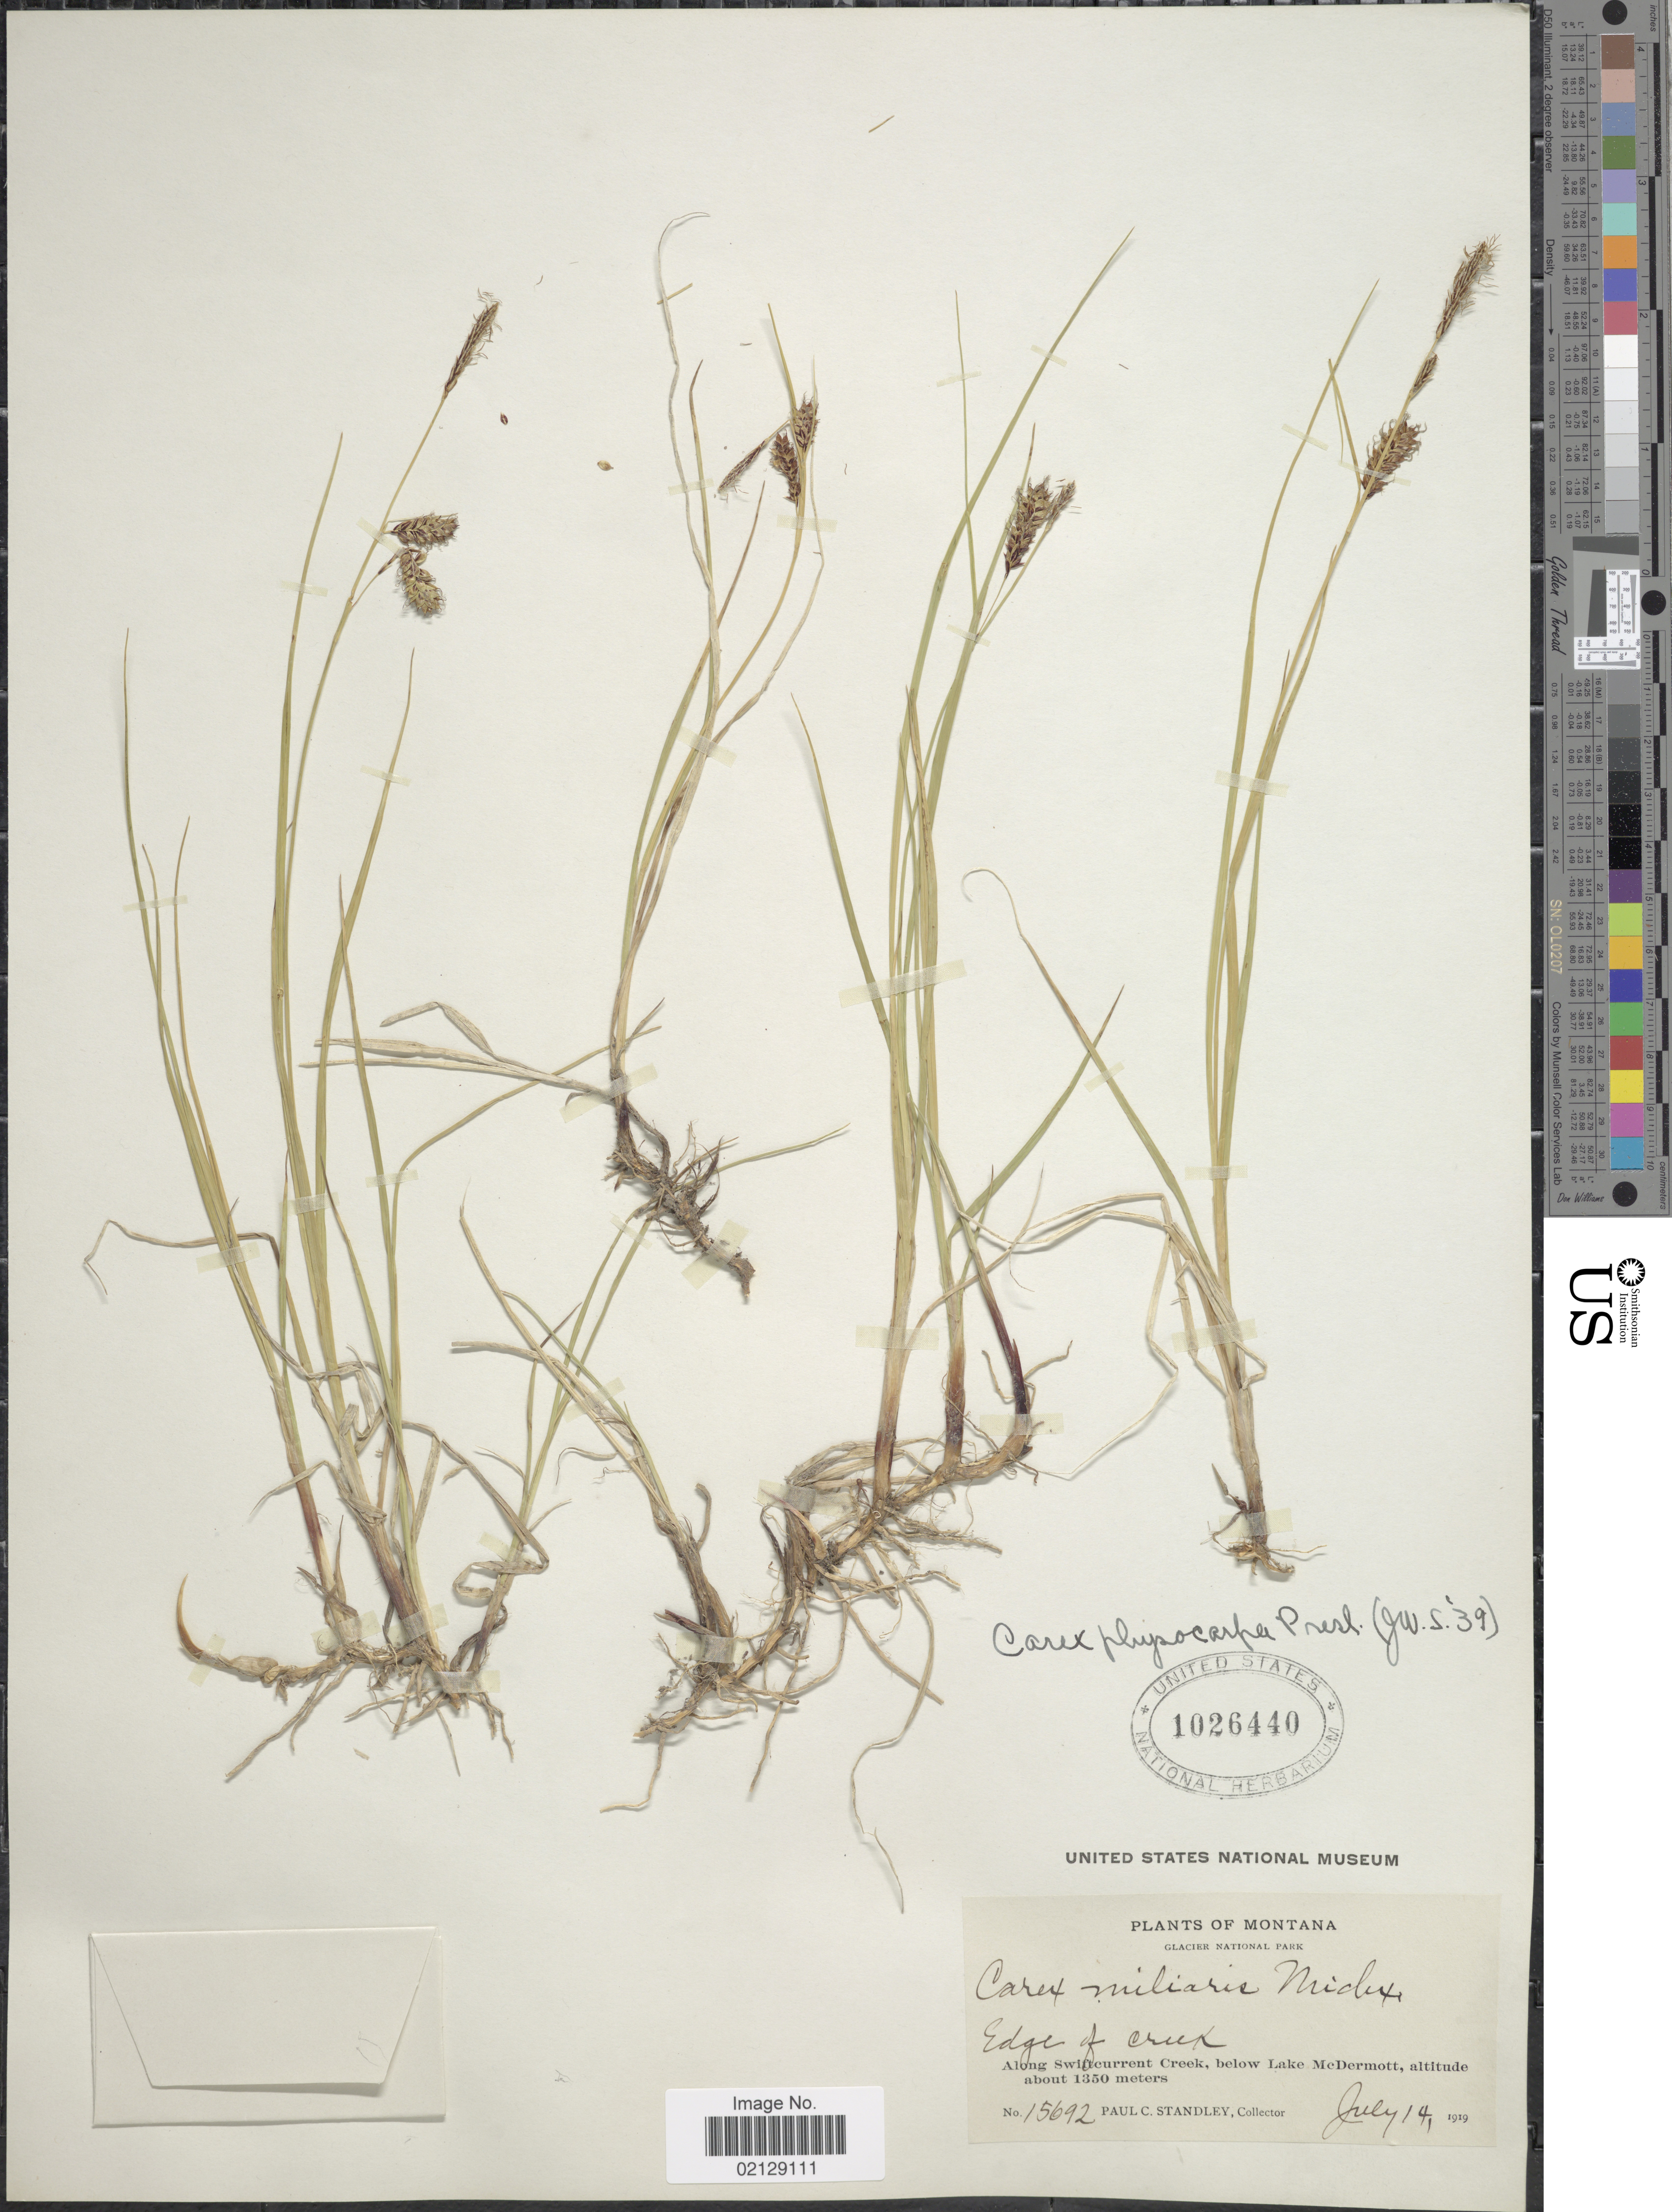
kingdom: Plantae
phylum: Tracheophyta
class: Liliopsida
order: Poales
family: Cyperaceae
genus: Carex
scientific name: Carex saxatilis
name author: L.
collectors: P. C. Standley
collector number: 15692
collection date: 1919-07-14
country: United States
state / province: Montana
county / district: Glacier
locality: Glacier National Park, along Swiftcurrent Creek, below Lake McDermott, Edge of Creek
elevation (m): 1350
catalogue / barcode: US 1026440